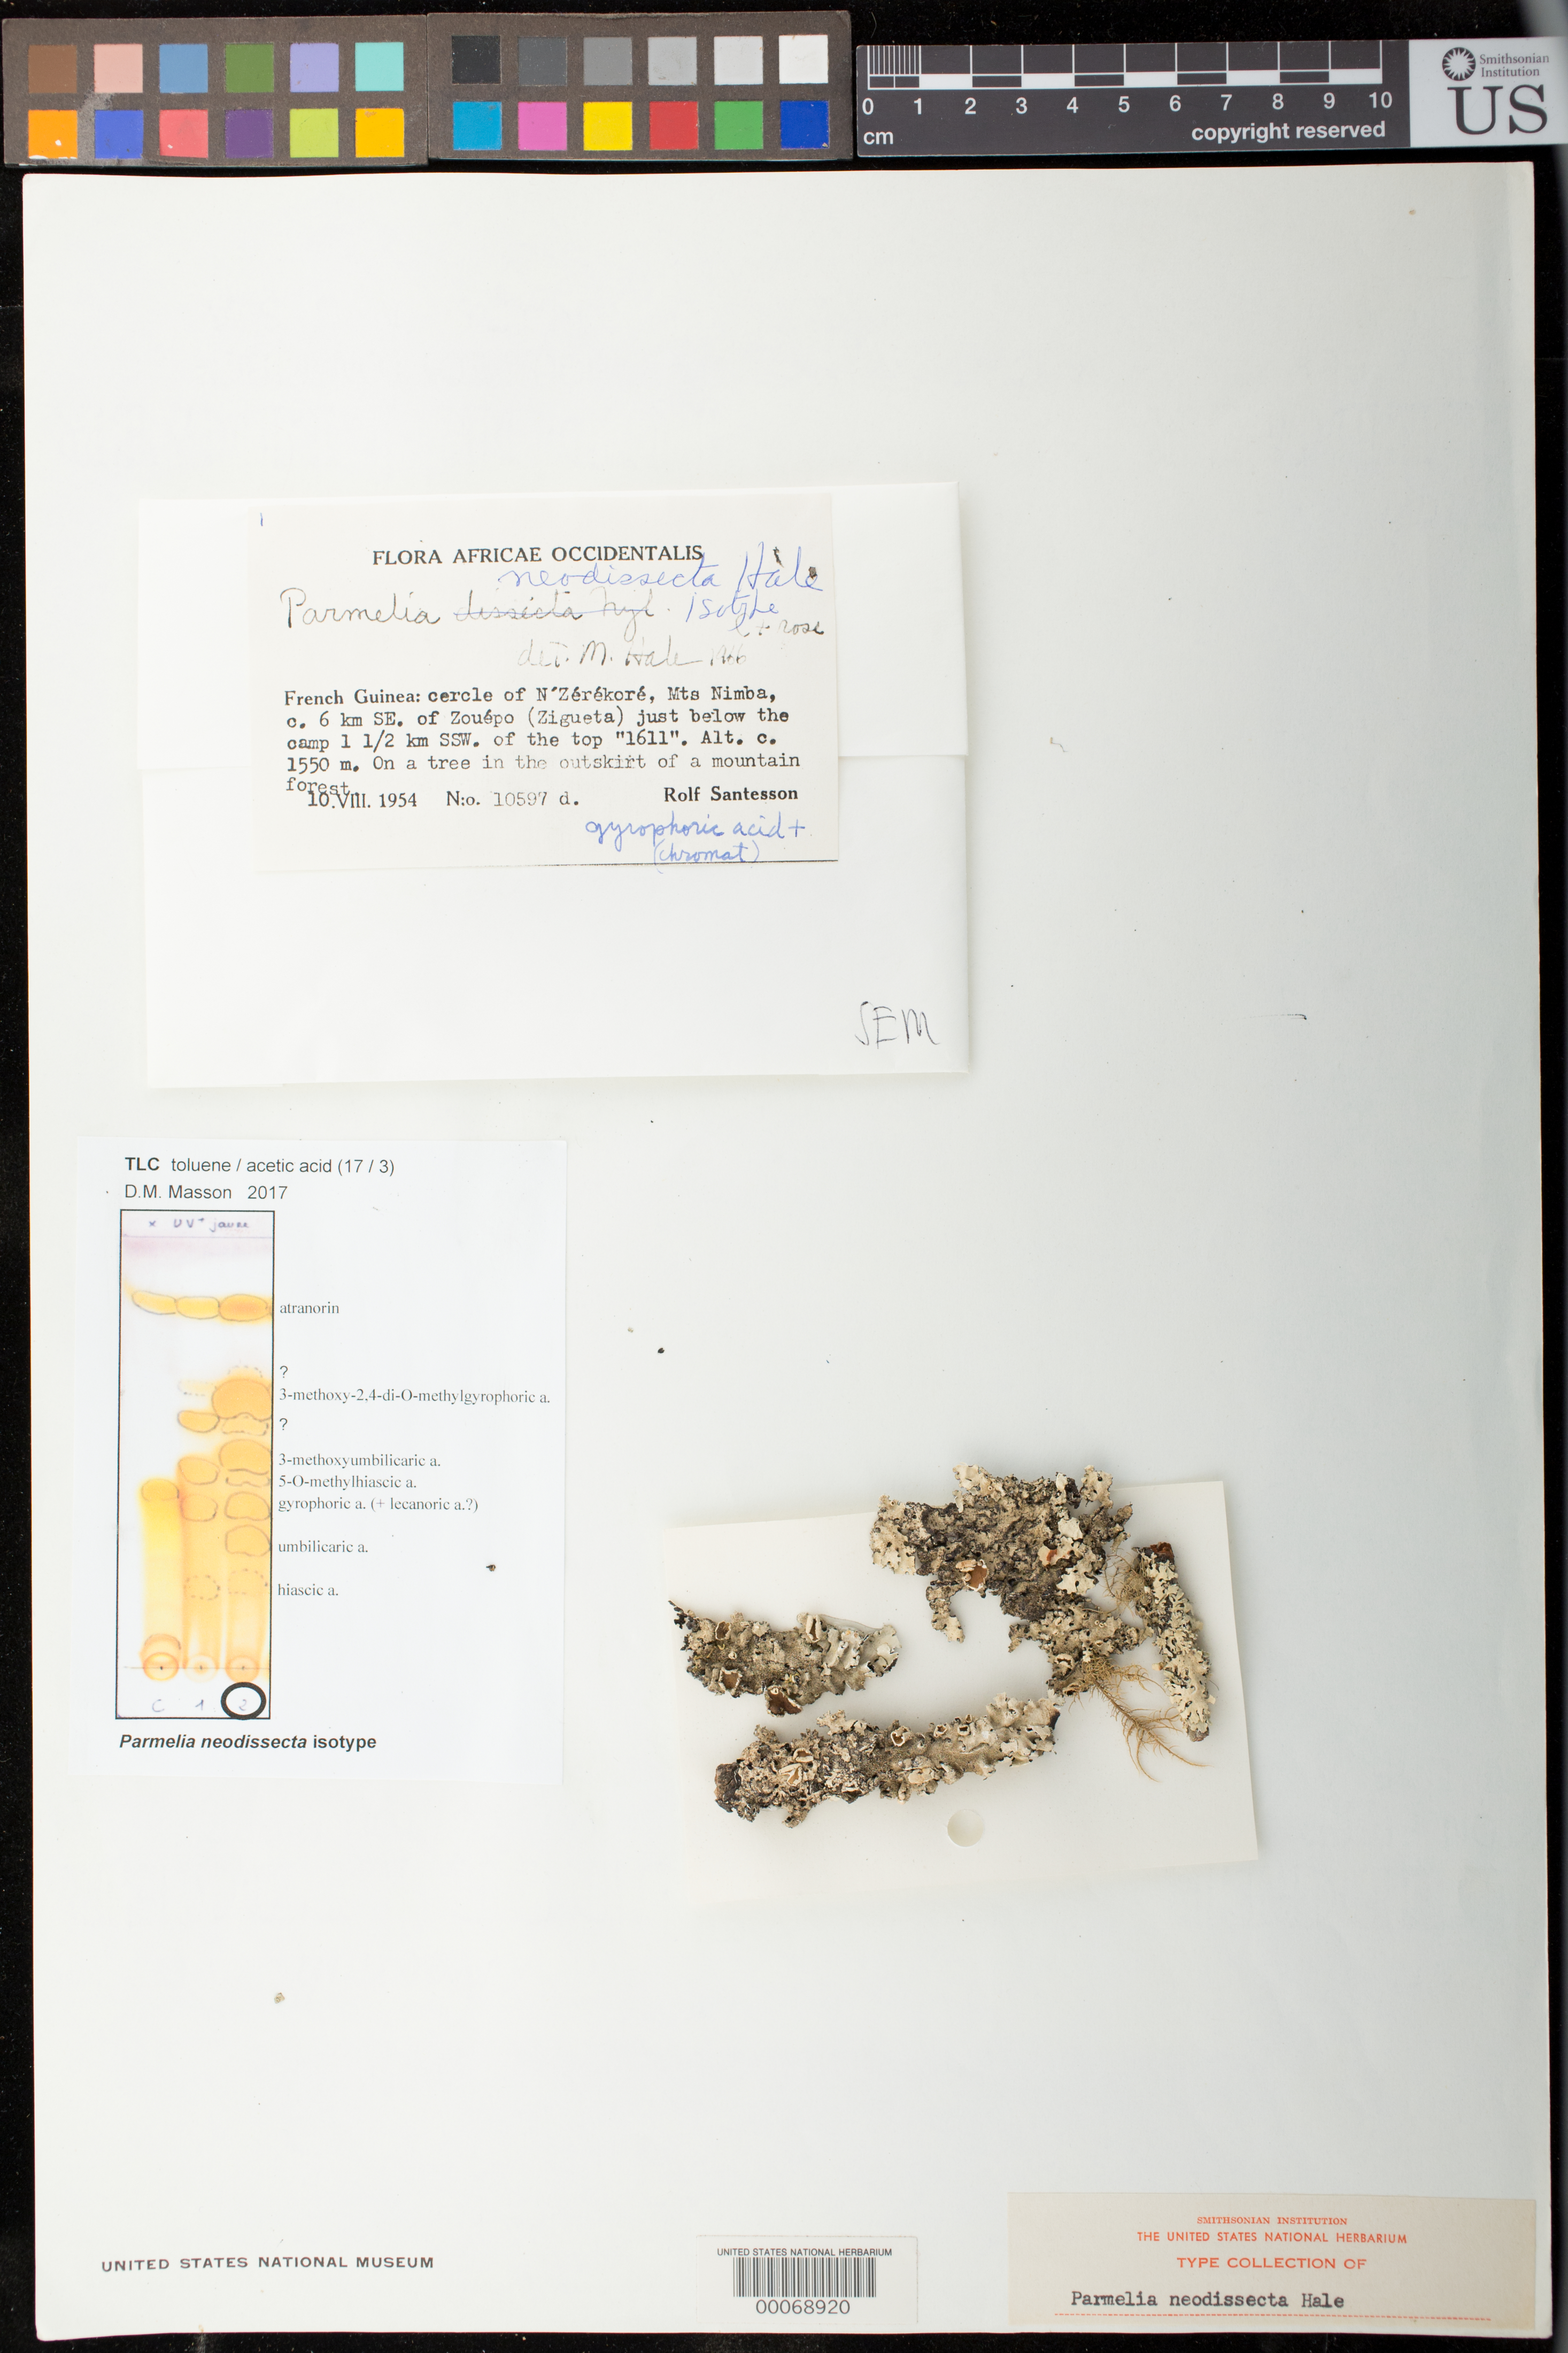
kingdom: Fungi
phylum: Ascomycota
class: Lecanoromycetes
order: Lecanorales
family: Parmeliaceae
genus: Parmelia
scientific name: Parmelia neodissecta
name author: Hale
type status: Isotype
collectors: R. Santesson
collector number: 10597 d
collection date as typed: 10 Aug 1954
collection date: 1954-08-10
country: Guinea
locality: French Guinea: cercle of N'Zérékoré, Mts. Nimba, c. 6 km SE of Zouépo (Zigueta) just below the camp 1 1/2 km SSW of the top "1611"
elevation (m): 1550